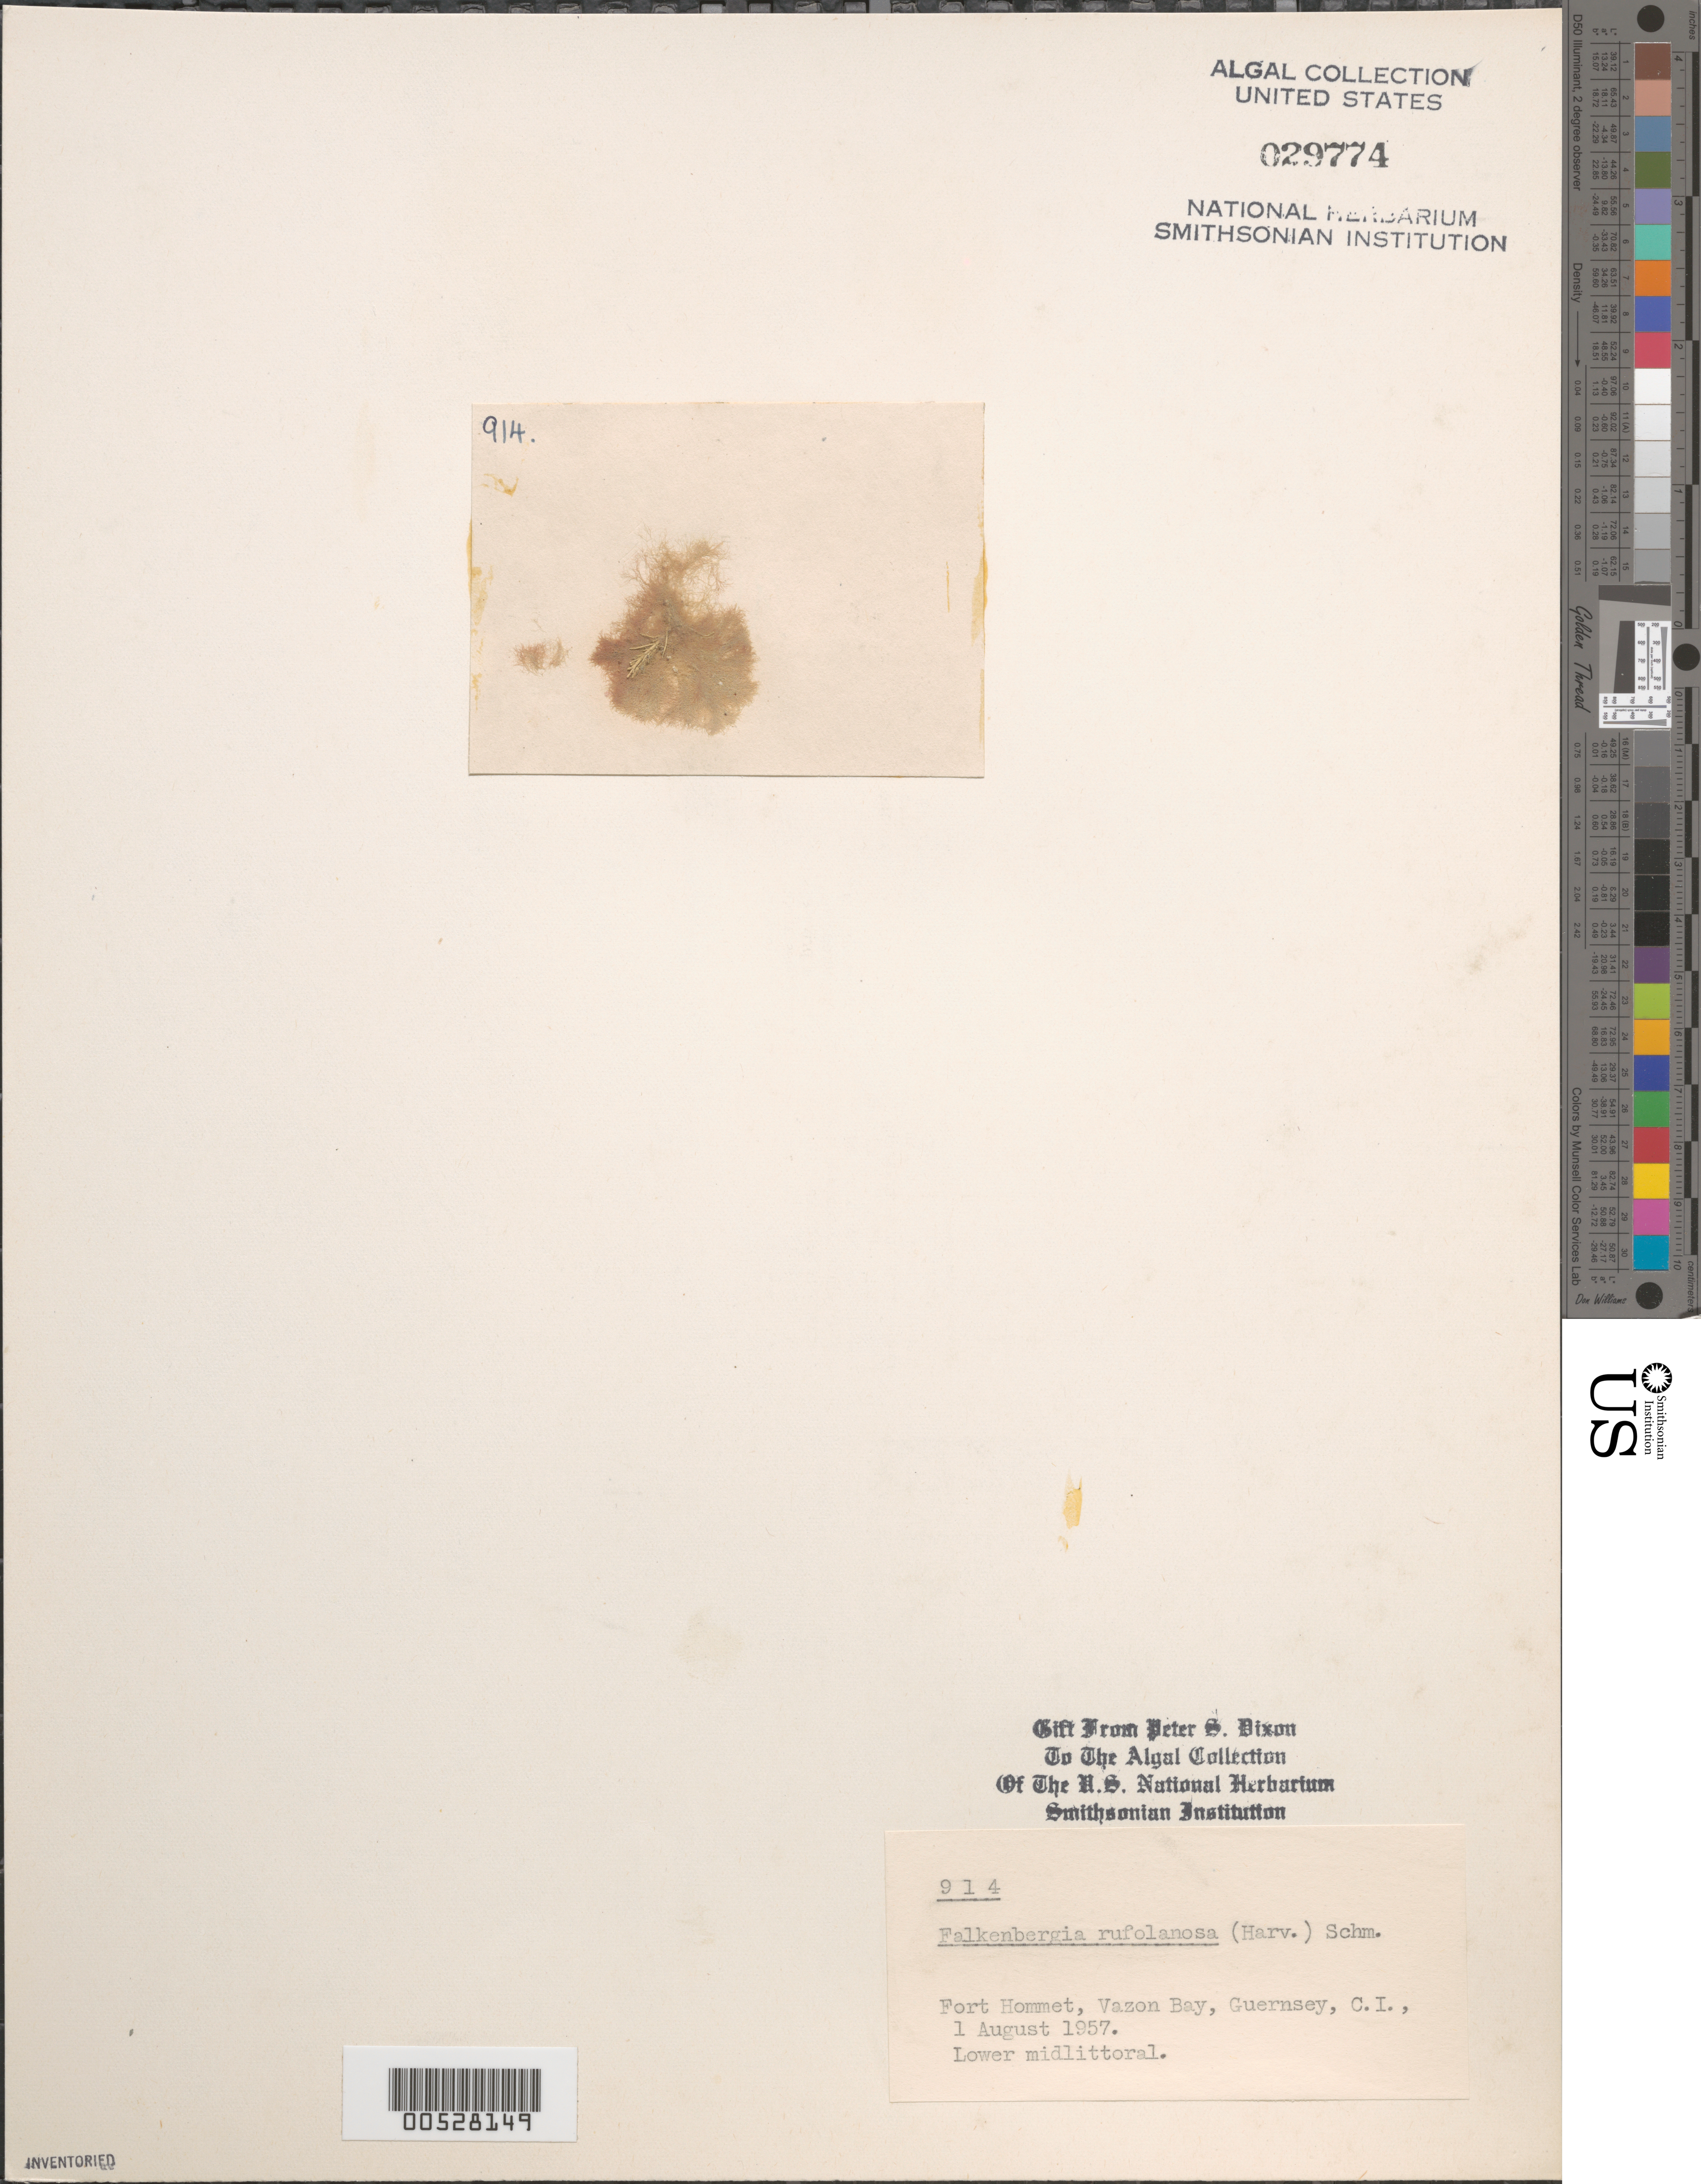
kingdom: Plantae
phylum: Rhodophyta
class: Florideophyceae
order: Bonnemaisoniales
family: Bonnemaisoniaceae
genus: Asparagopsis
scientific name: Asparagopsis armata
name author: Harv.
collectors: P. S. Dixon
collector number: PSD 914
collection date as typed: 01 Aug 1957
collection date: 1957-08-01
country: United Kingdom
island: Guernsey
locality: Channel Islands. Bailiwick of Guernsey. Fort Hommet, Vazon Bay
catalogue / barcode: US 29774